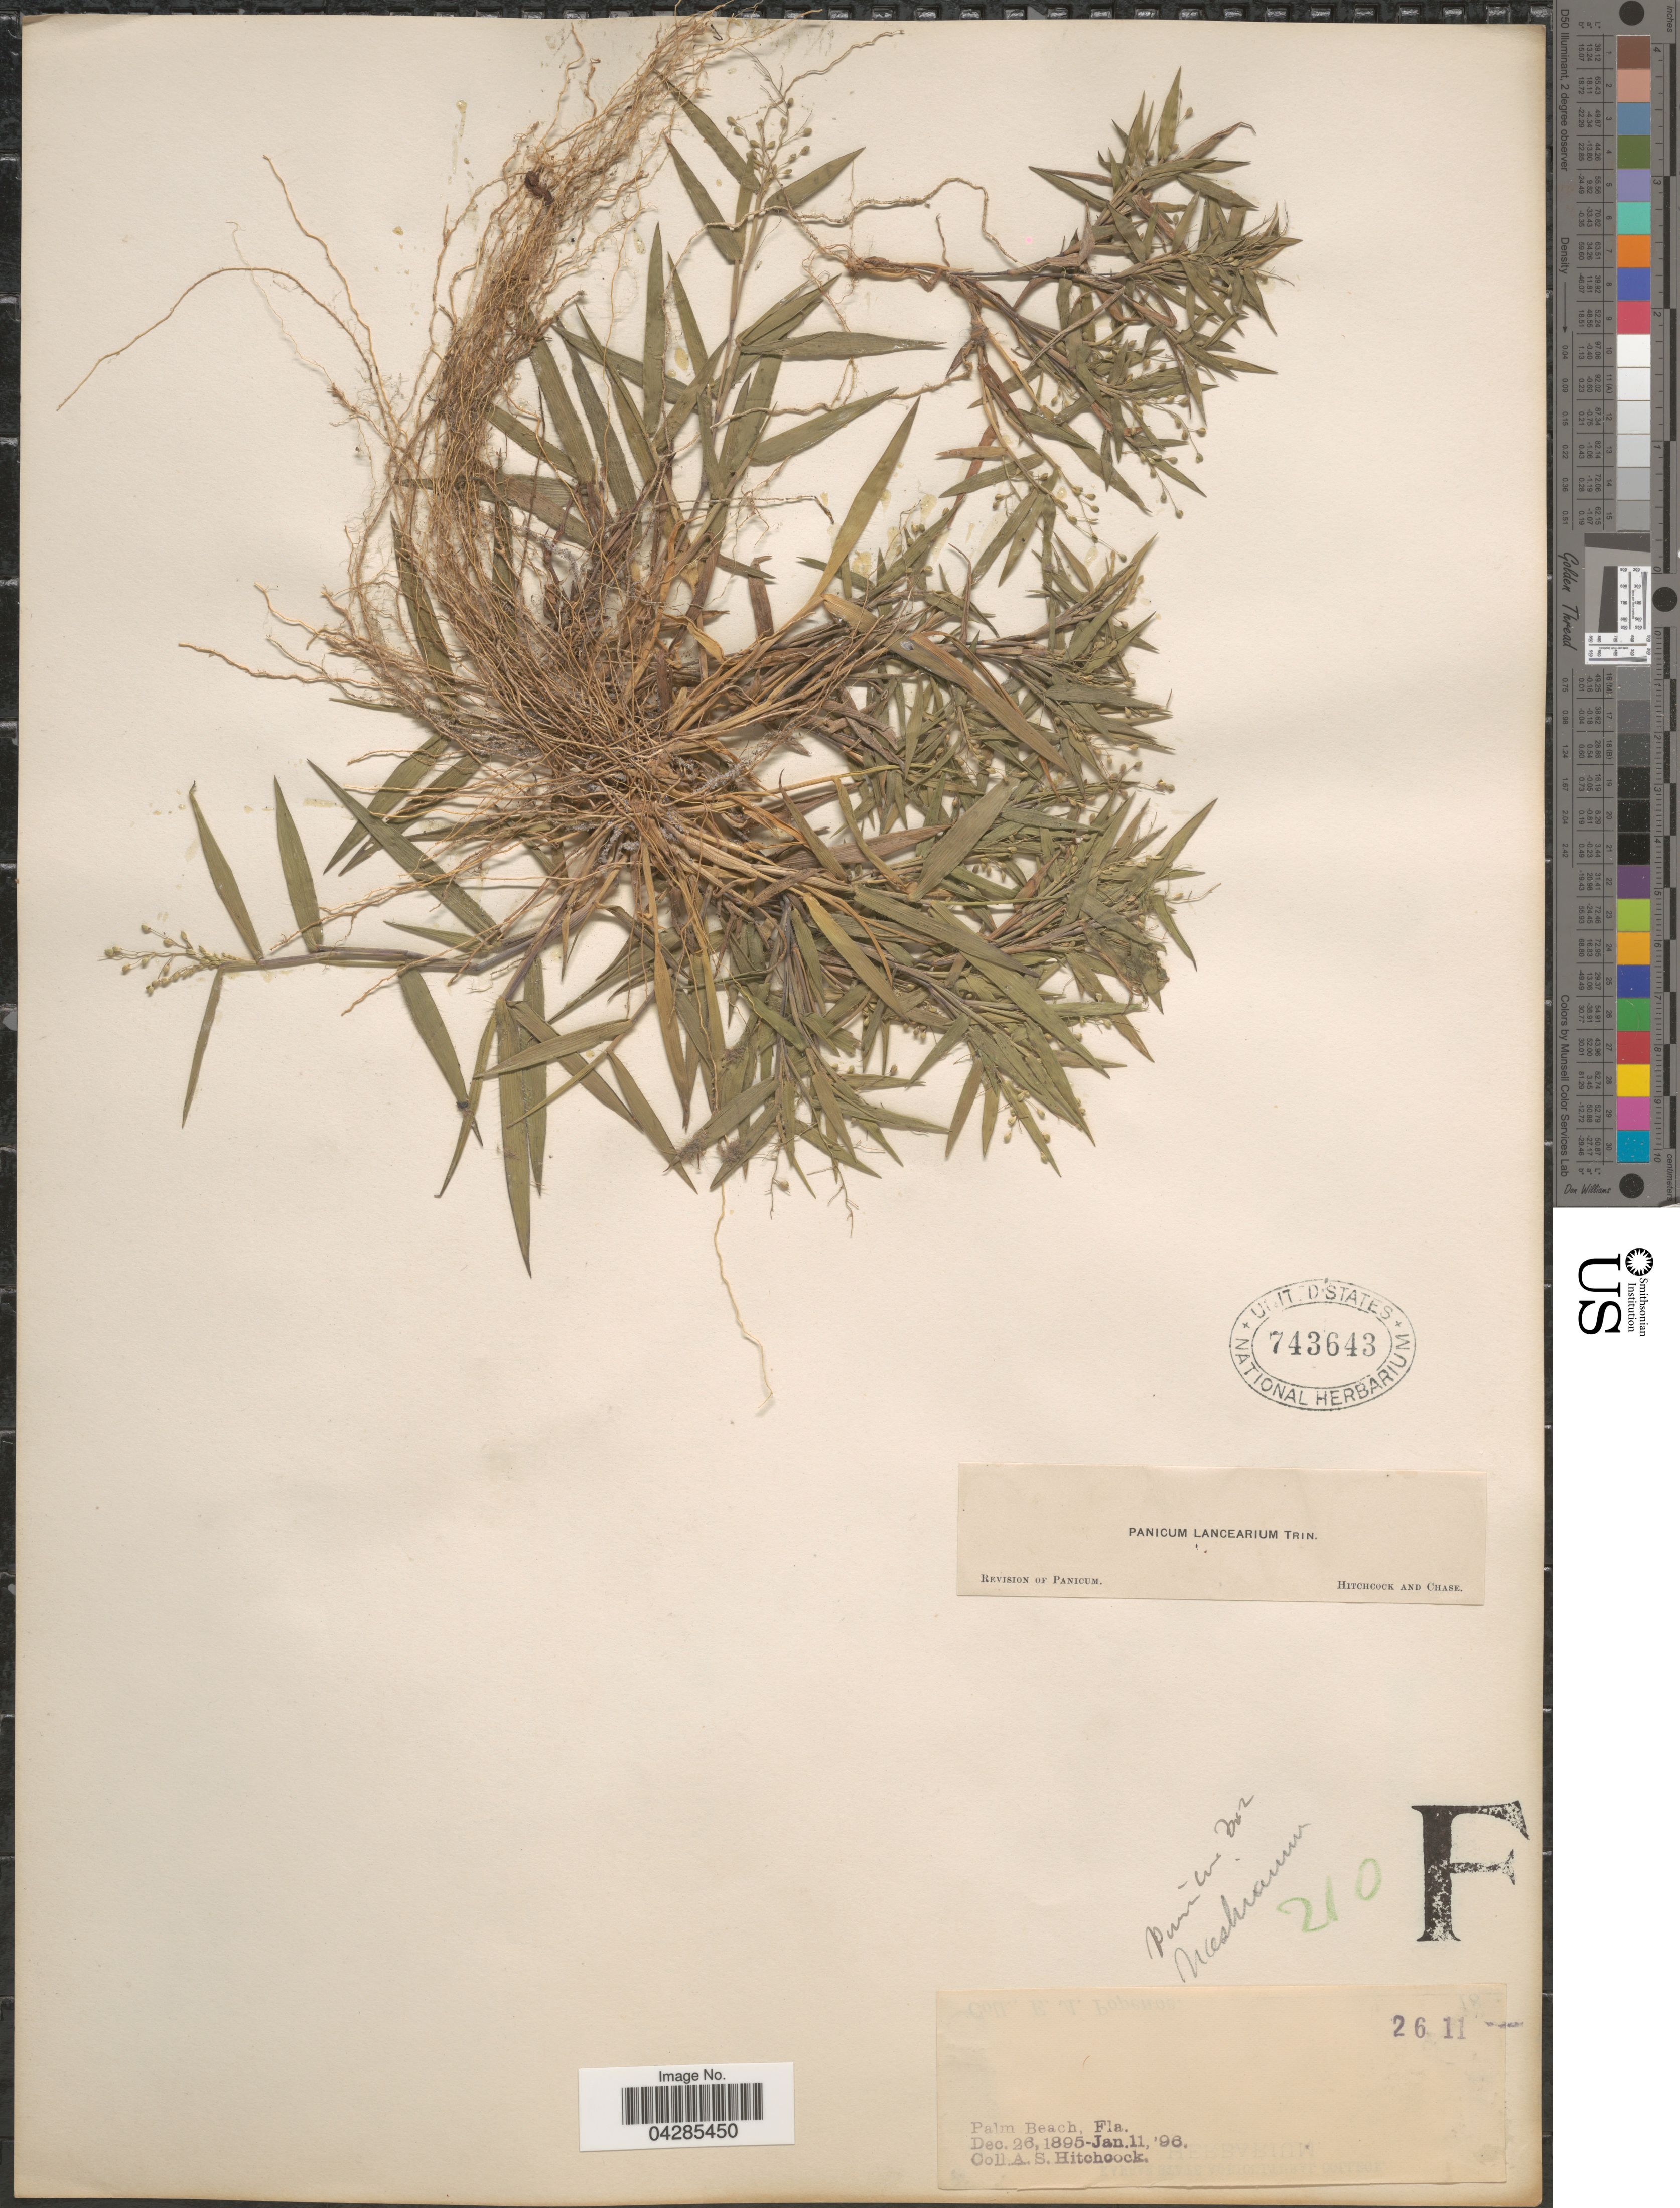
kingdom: Plantae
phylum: Tracheophyta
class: Liliopsida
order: Poales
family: Poaceae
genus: Dichanthelium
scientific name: Dichanthelium portoricense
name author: (Desv. ex Ham.) B.F. Hansen & Wunderlin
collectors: A. S. Hitchcock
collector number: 2611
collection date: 1895-12-26/1896-01-11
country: United States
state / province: Florida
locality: Palm Beach.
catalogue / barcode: US 743643